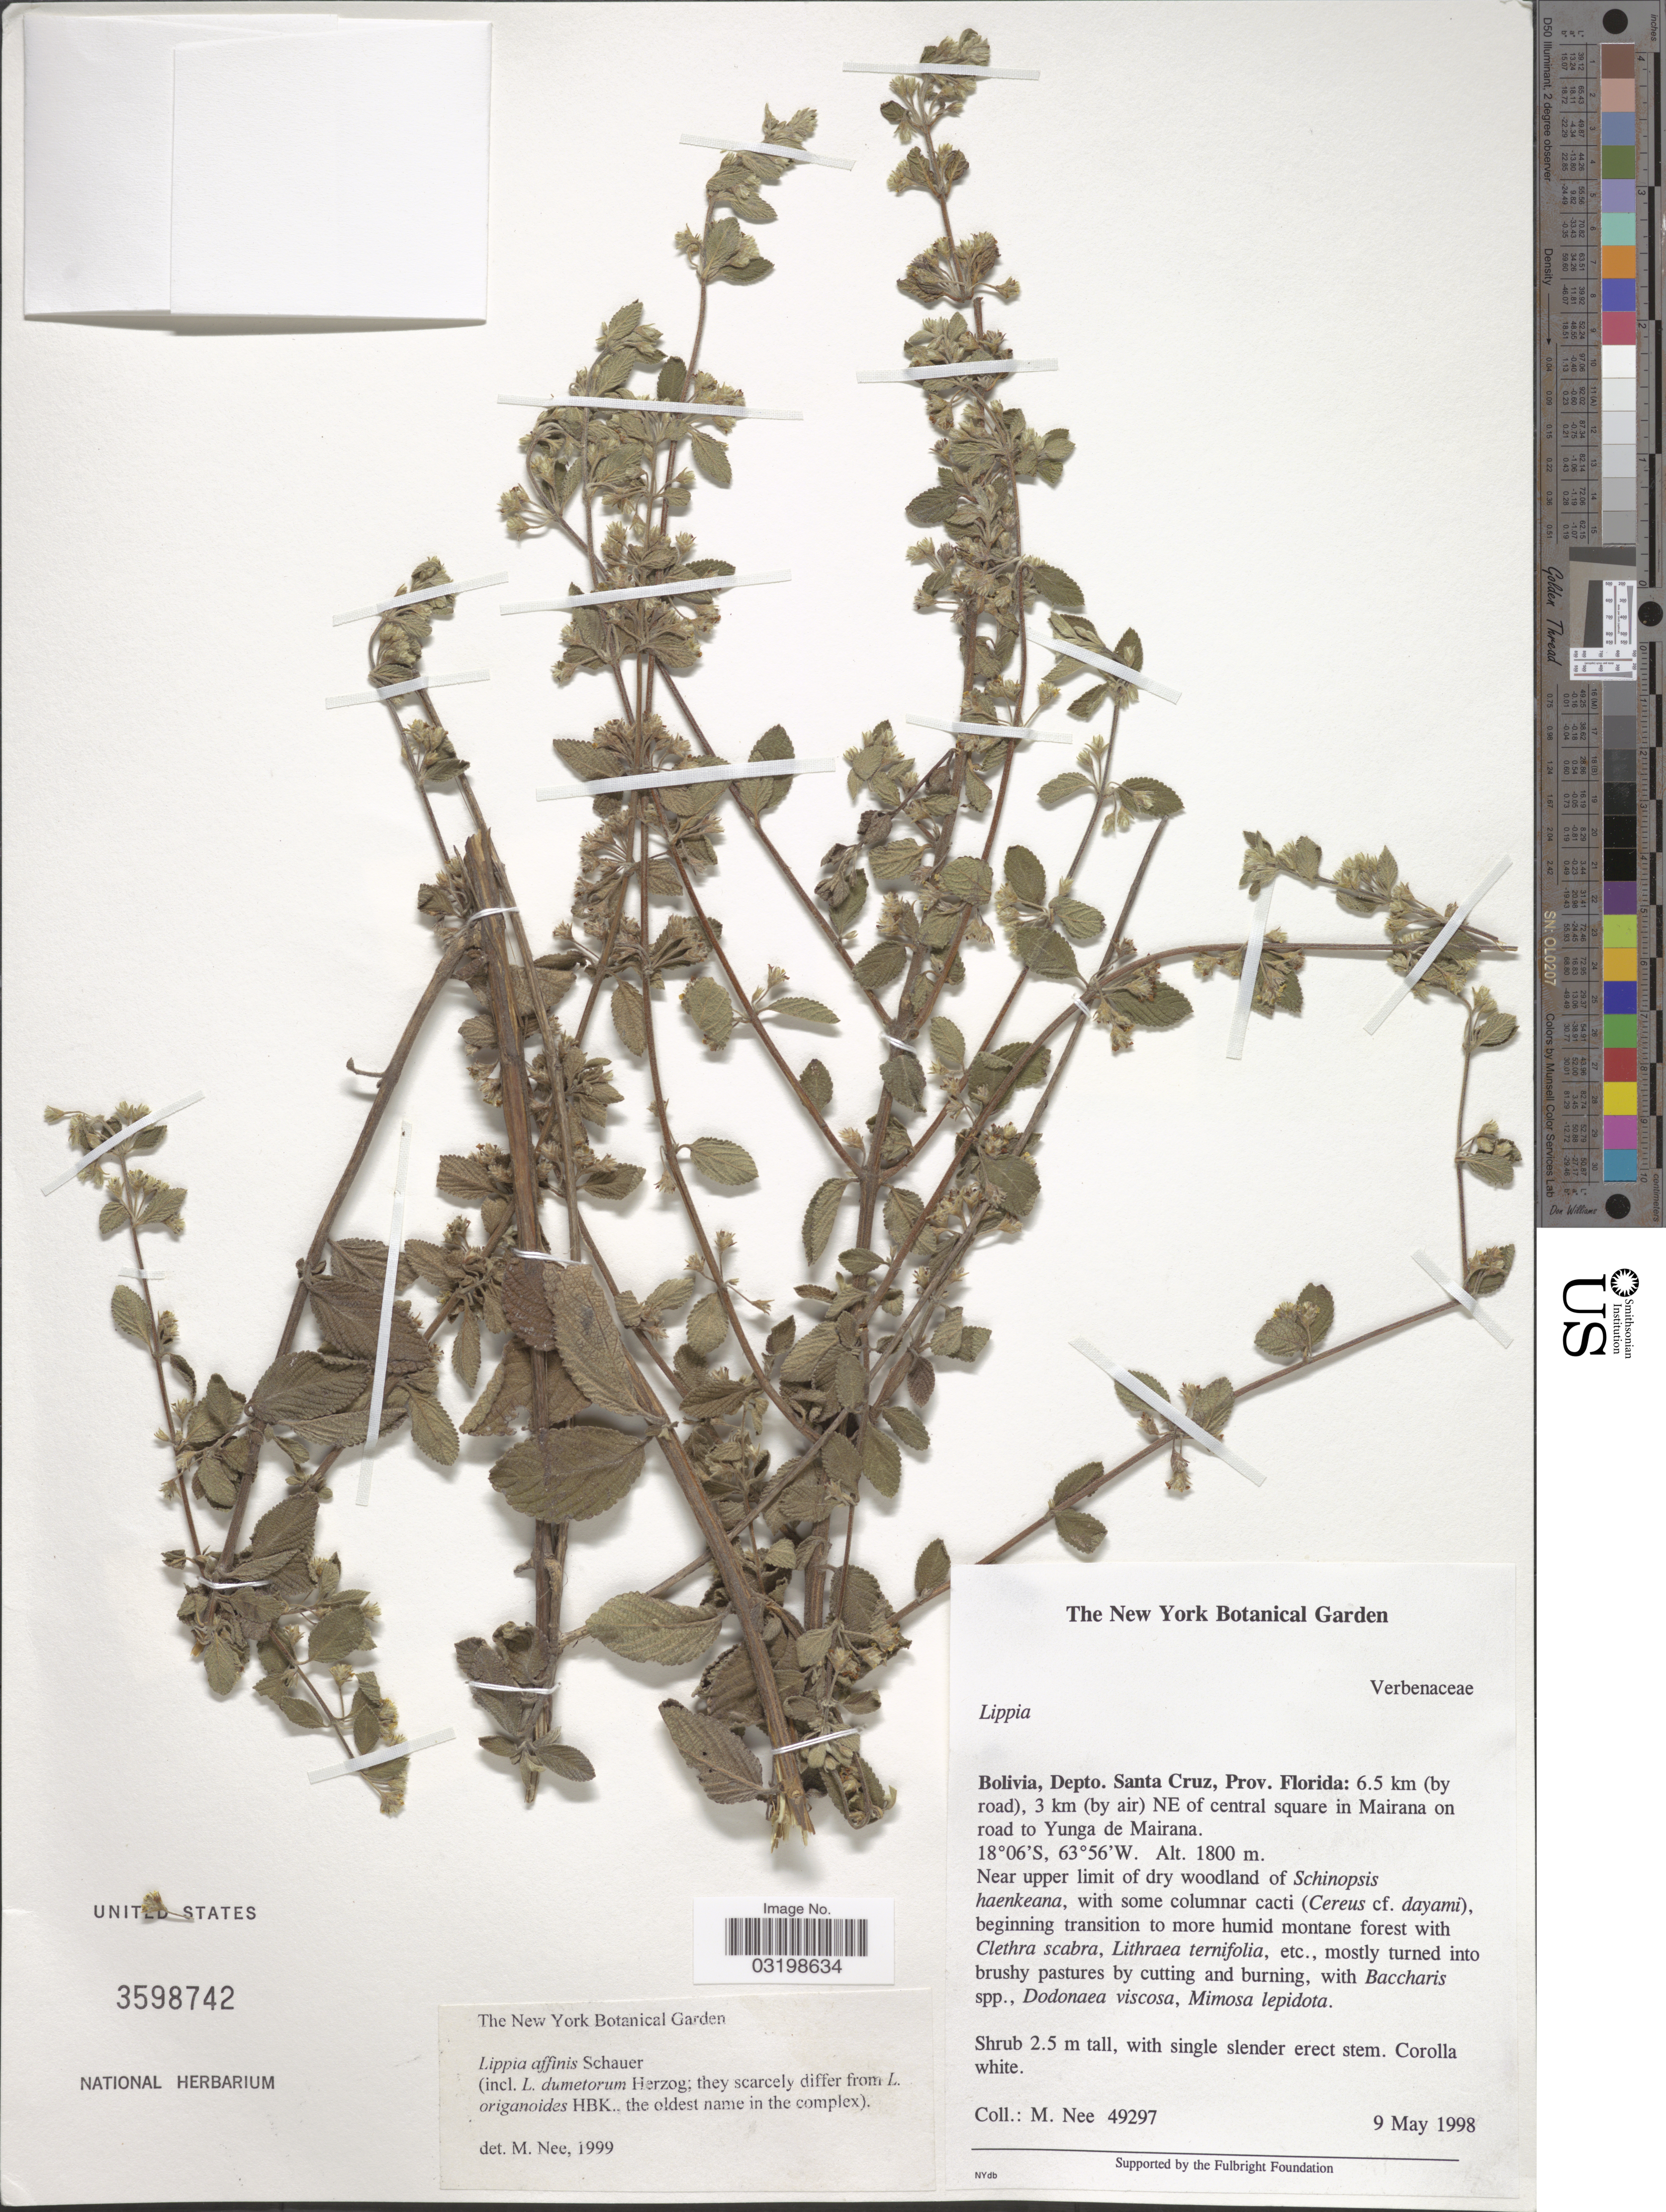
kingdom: Plantae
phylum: Tracheophyta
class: Magnoliopsida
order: Lamiales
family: Verbenaceae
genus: Lippia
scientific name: Lippia affinis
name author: Schauer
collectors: M. Nee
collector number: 49297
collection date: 1998-05-09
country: Bolivia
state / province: Santa Cruz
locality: Depto. Santa Cruz, Prov. Florida: 6.5 km (by road), 3 km (by air) NE of central square in Mairana on road to Yunga de Mairana.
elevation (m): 1800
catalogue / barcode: US 3598742